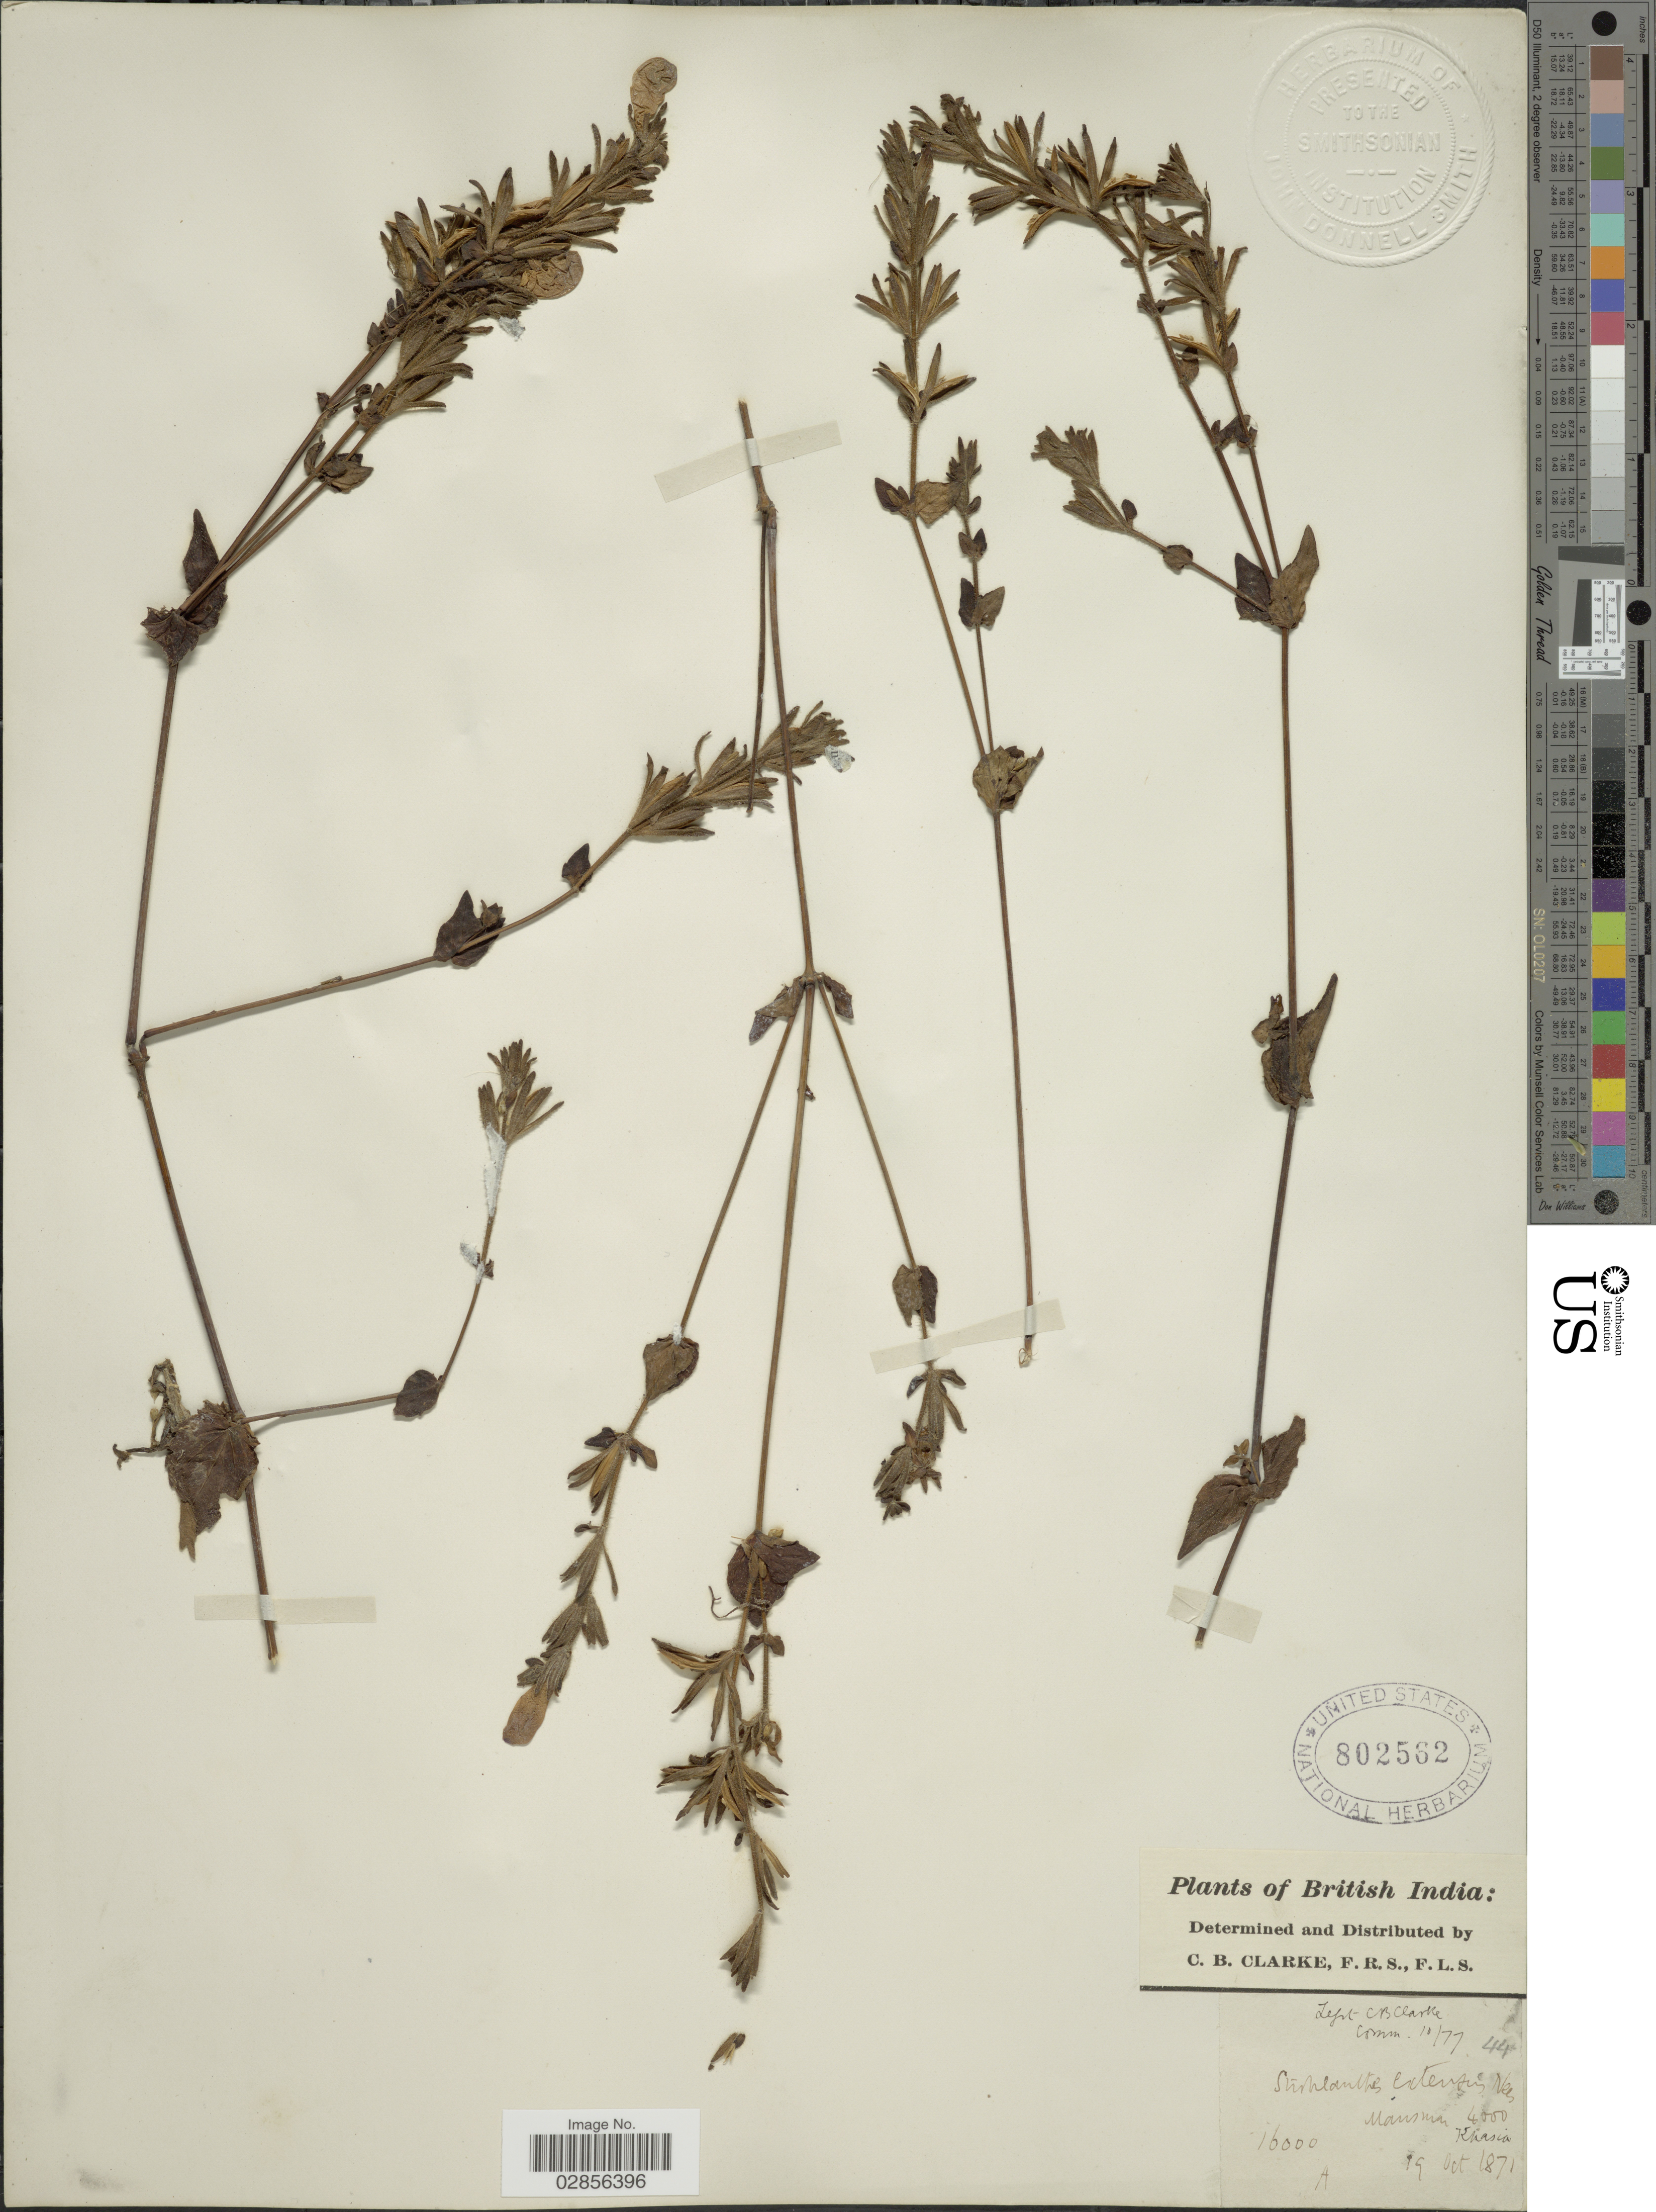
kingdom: Plantae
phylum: Tracheophyta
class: Magnoliopsida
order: Lamiales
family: Acanthaceae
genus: Strobilanthes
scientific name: Strobilanthes extensa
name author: (Nees) Nees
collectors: C. B. Clarke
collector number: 16000A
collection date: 1871-10-19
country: India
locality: British India. Mawsmai Khasia.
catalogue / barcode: US 802562